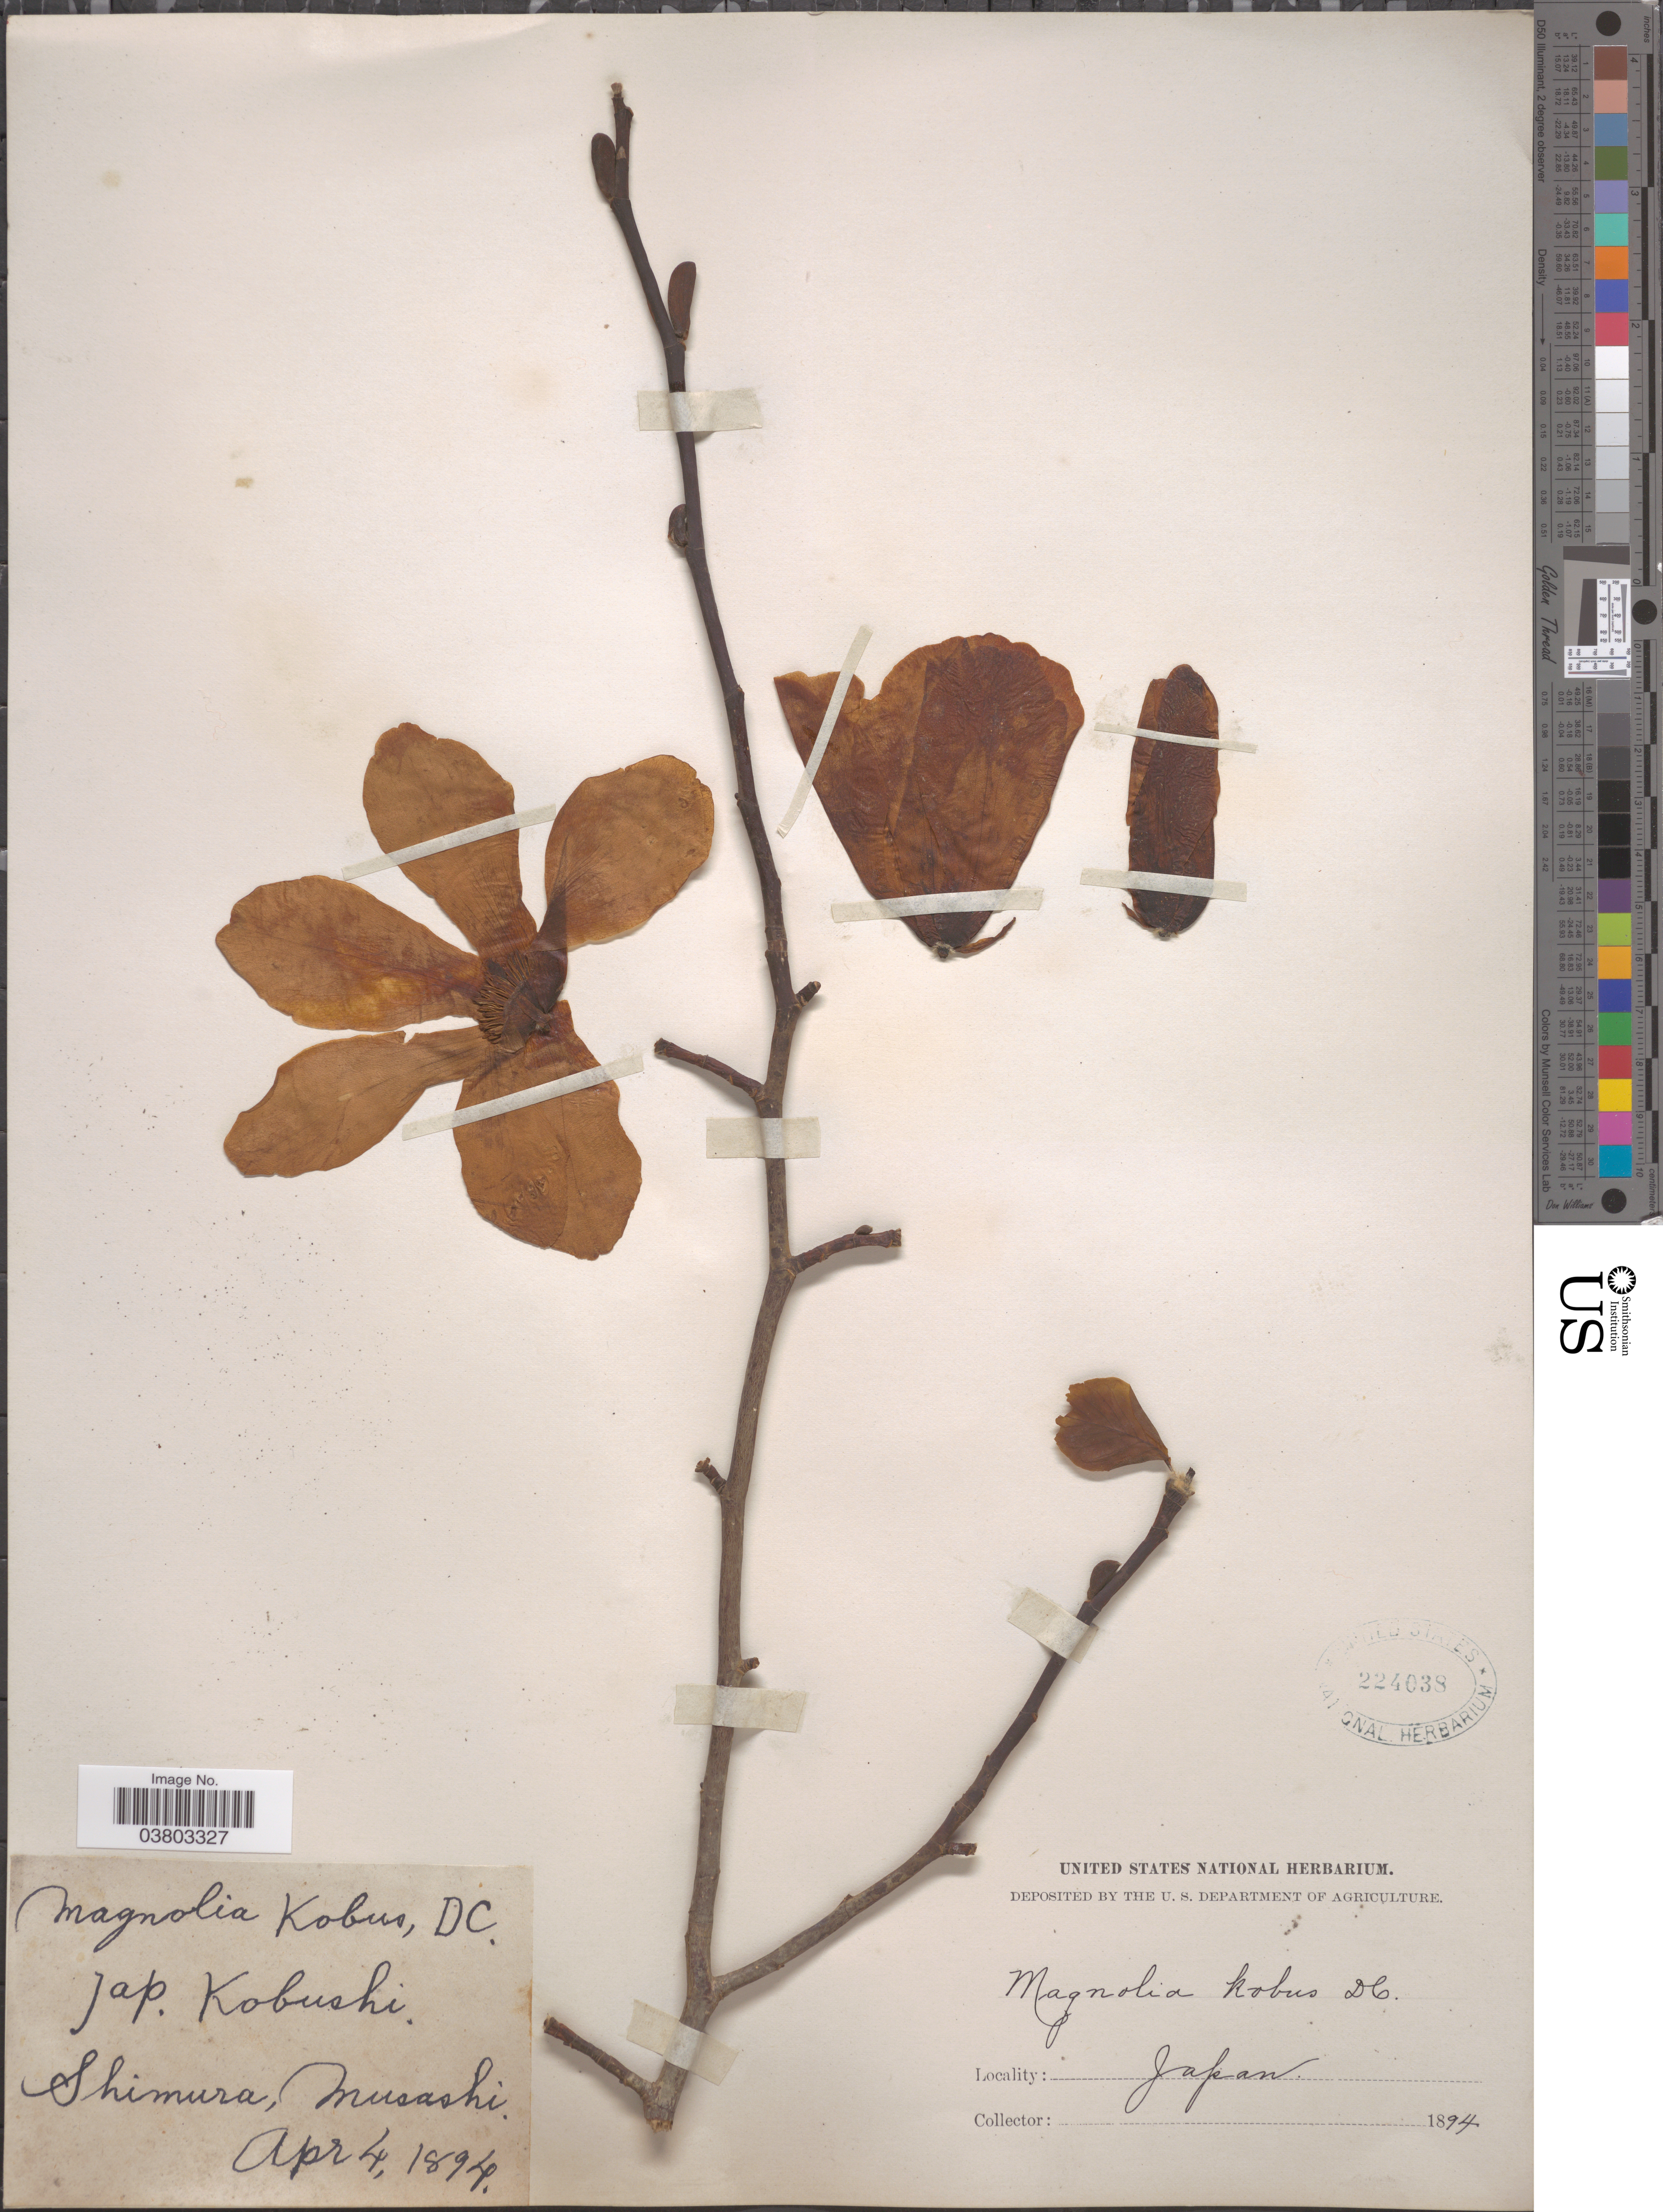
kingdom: Plantae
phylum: Tracheophyta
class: Magnoliopsida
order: Magnoliales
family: Magnoliaceae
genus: Magnolia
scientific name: Magnolia kobus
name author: DC.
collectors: ex herb. United States National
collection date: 1894-04-04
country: Japan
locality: Shimura, Musashi.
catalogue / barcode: US 224038